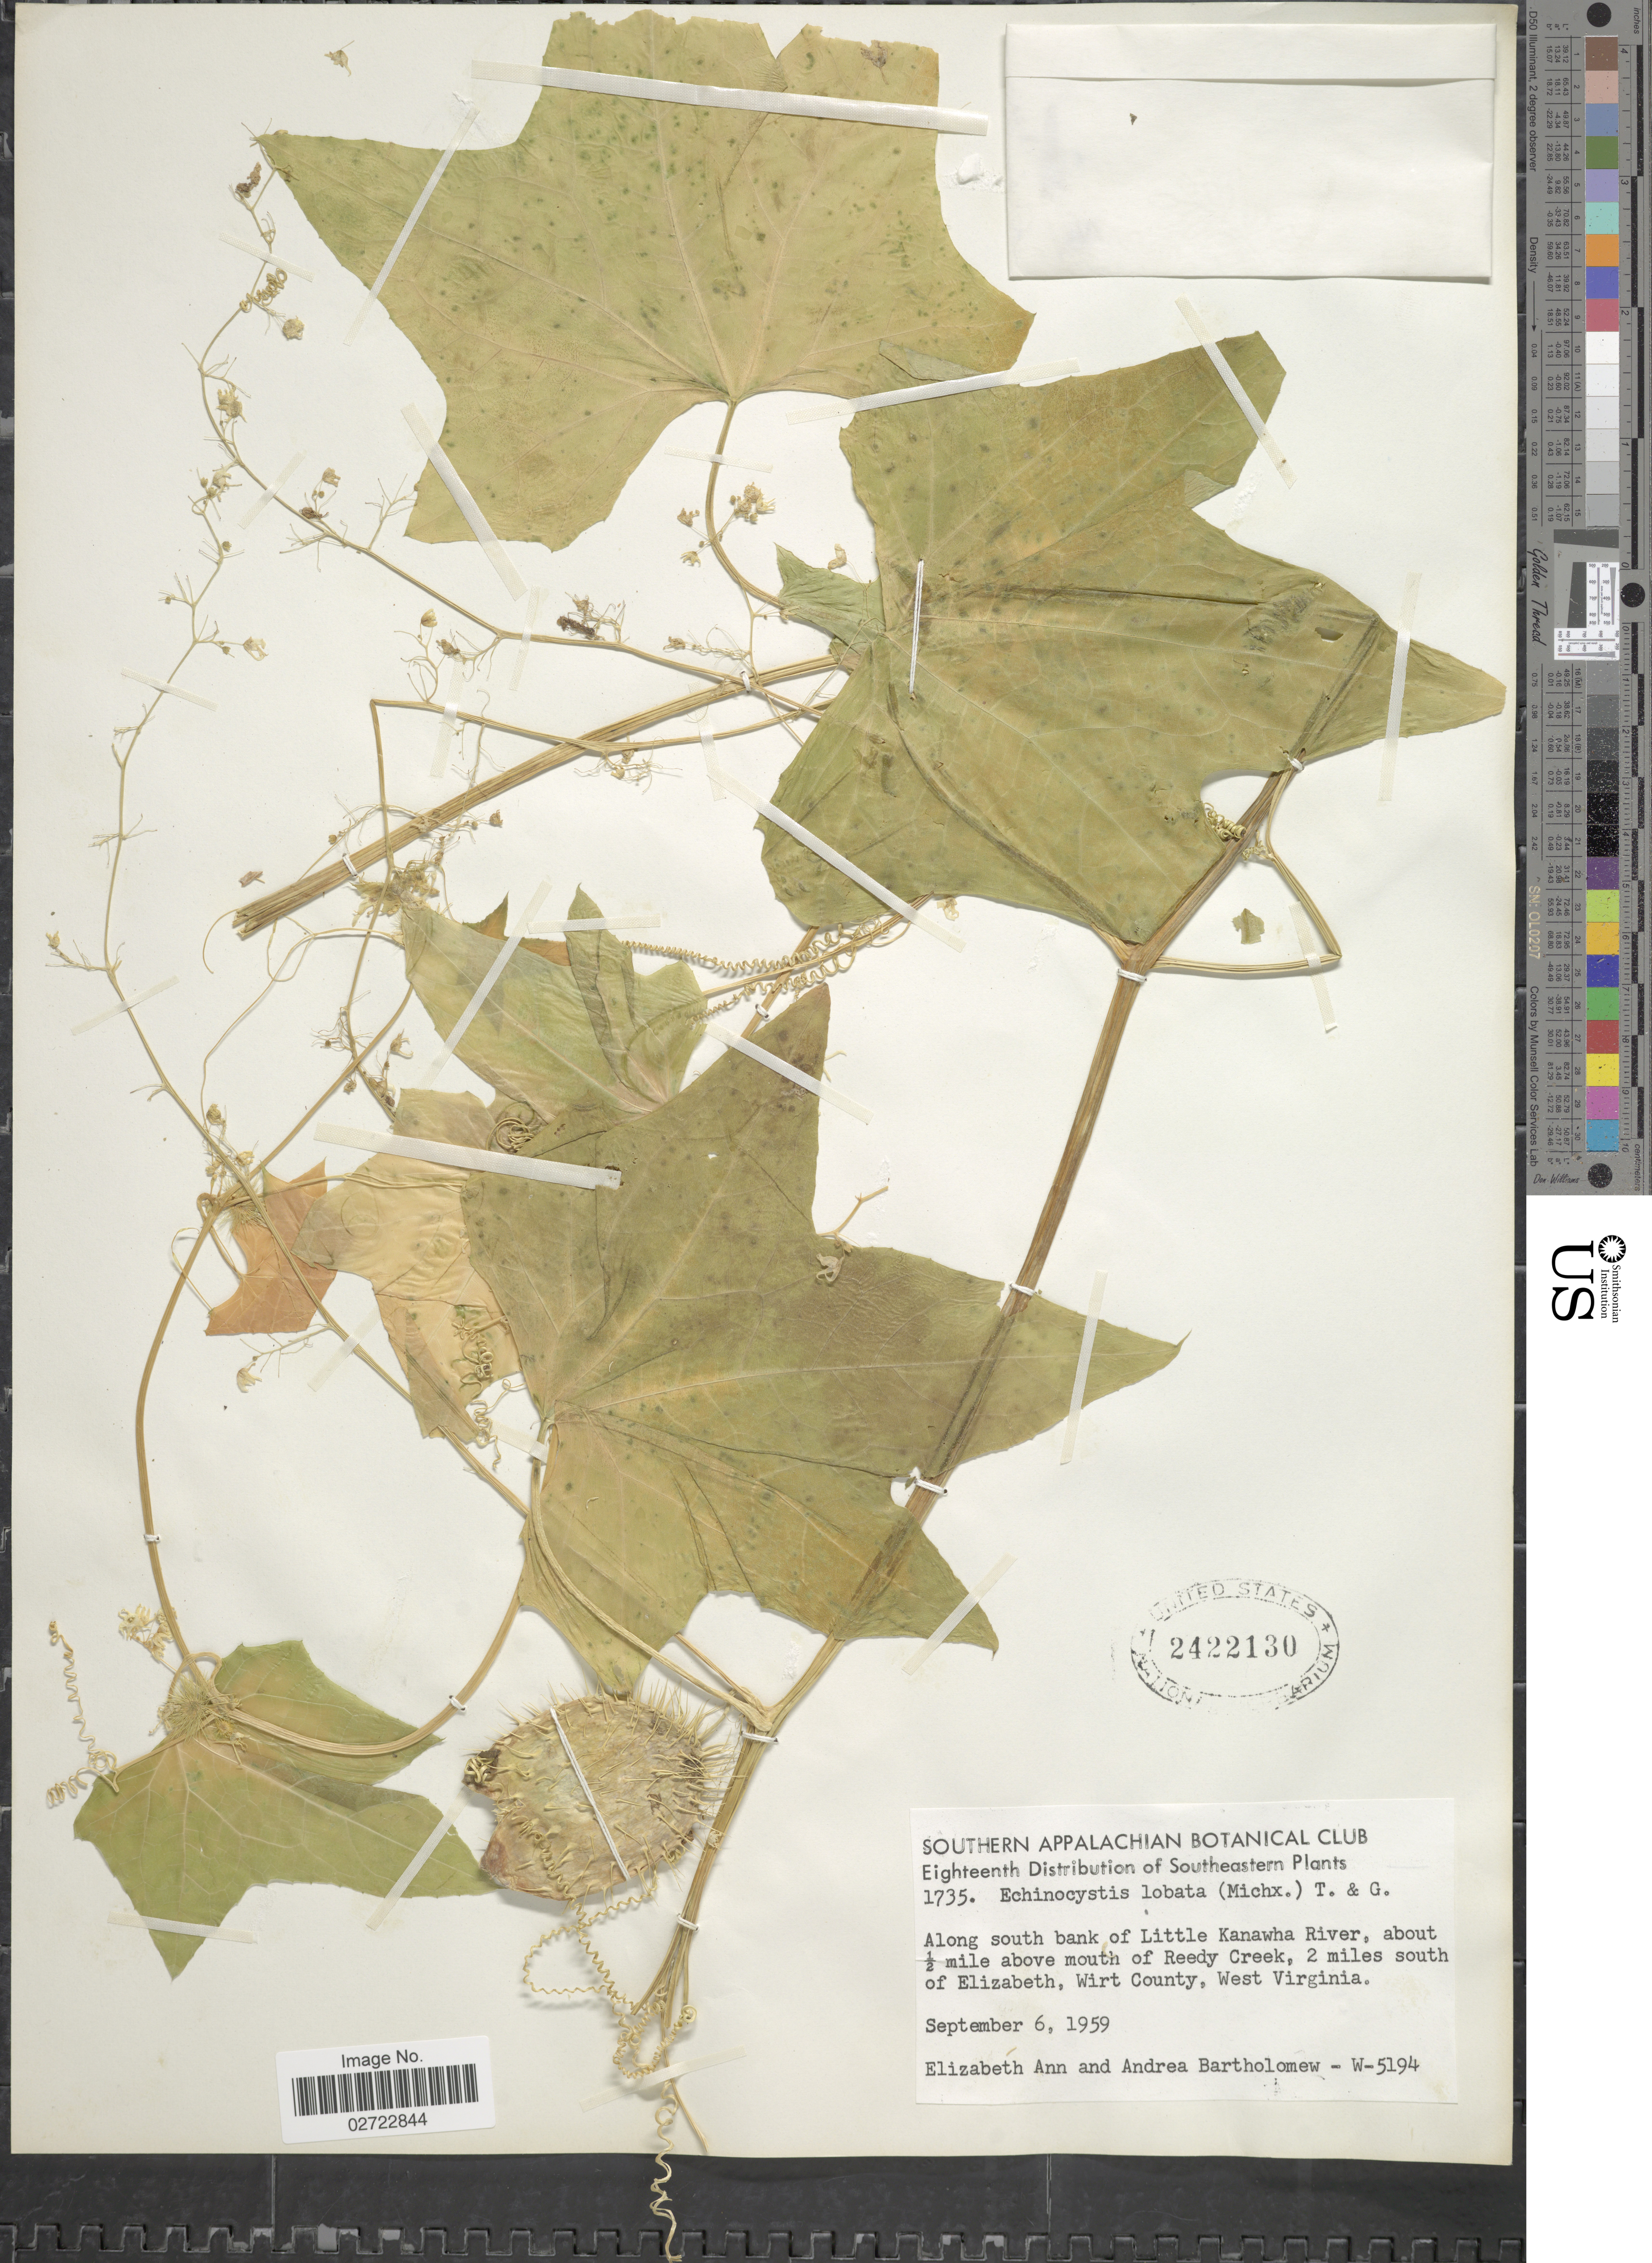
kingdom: Plantae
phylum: Tracheophyta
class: Magnoliopsida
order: Cucurbitales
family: Cucurbitaceae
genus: Echinocystis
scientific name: Echinocystis lobata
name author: (Michx.) Torr. & A. Gray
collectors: E. Bartholomew & A. Bartholomew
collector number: W-5194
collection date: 1959-09-06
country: United States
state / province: West Virginia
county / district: Wirt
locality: Southeastern [unsure placement] Along south bank of Little Kanawha River, about ½ mile above mouth of Reedy Creek, 2 miles south of Elizabeth, Wirt County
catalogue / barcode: US 2422130